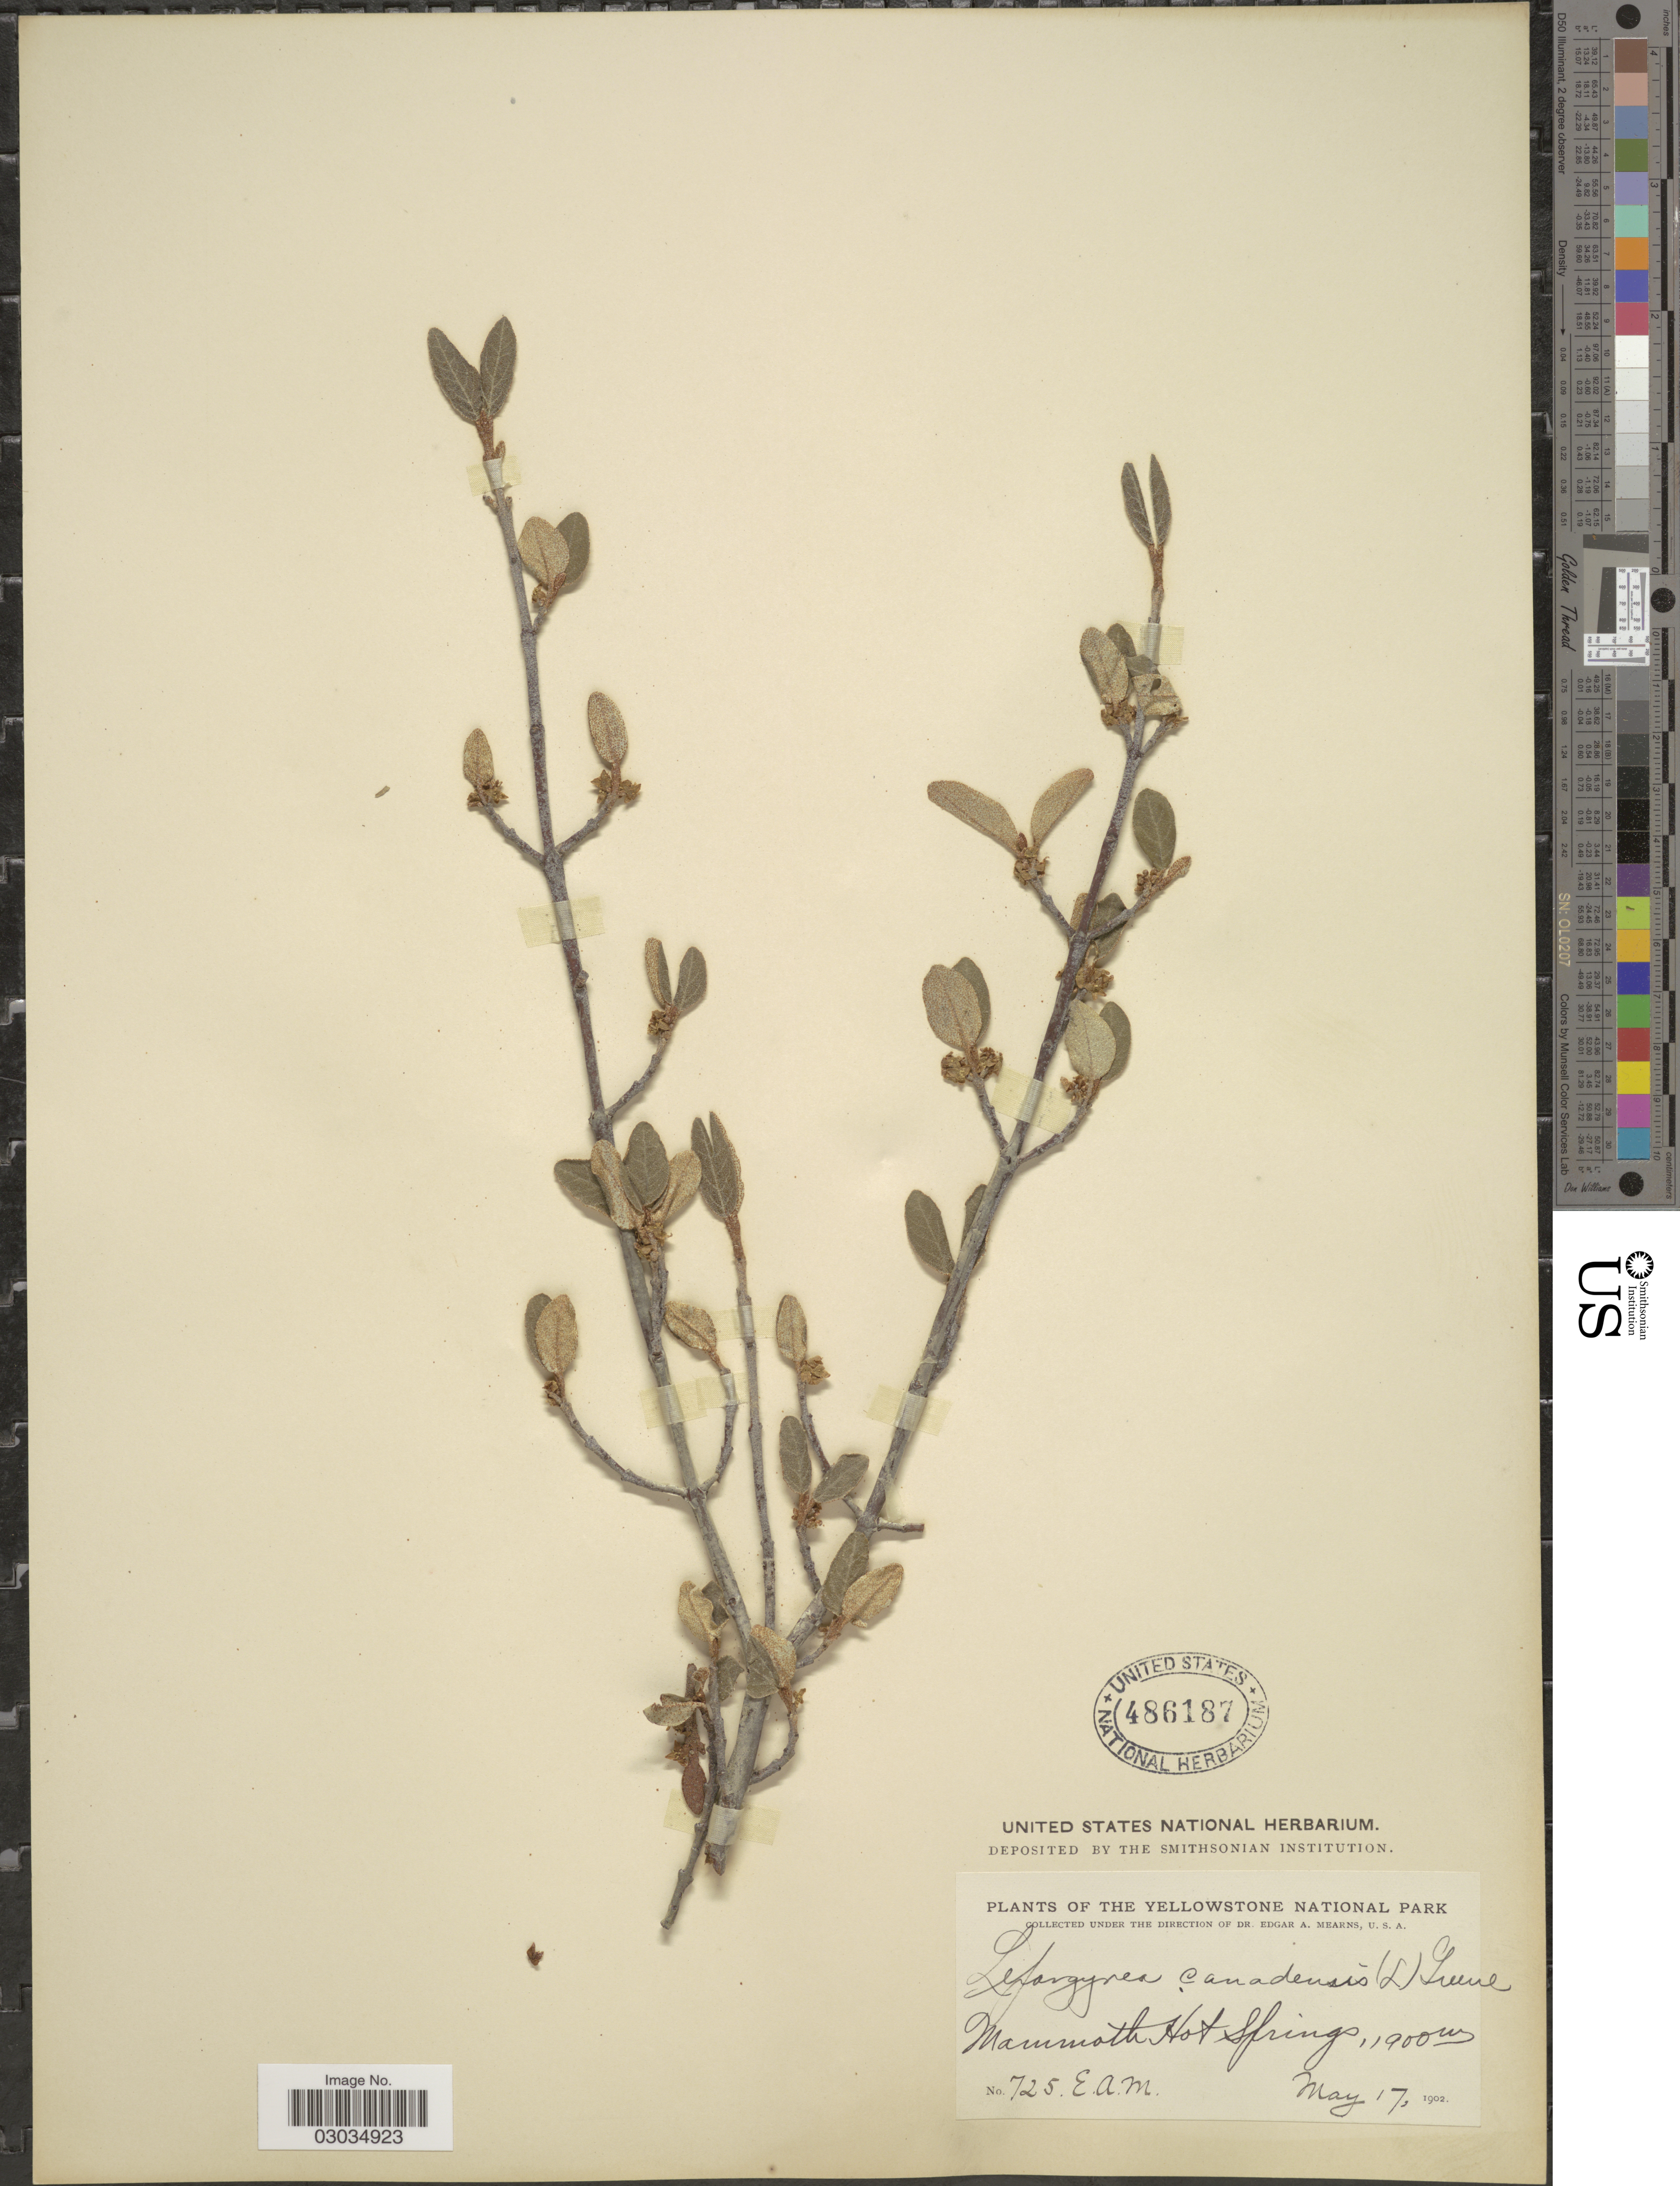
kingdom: Plantae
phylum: Tracheophyta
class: Magnoliopsida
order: Rosales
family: Elaeagnaceae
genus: Shepherdia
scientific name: Shepherdia canadensis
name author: (L.) Nutt.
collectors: E. A. Mearns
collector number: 725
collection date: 1902-05-07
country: United States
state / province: Wyoming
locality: The Yellowstone National Park, Mammoth Hot Springs.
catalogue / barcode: US 486187